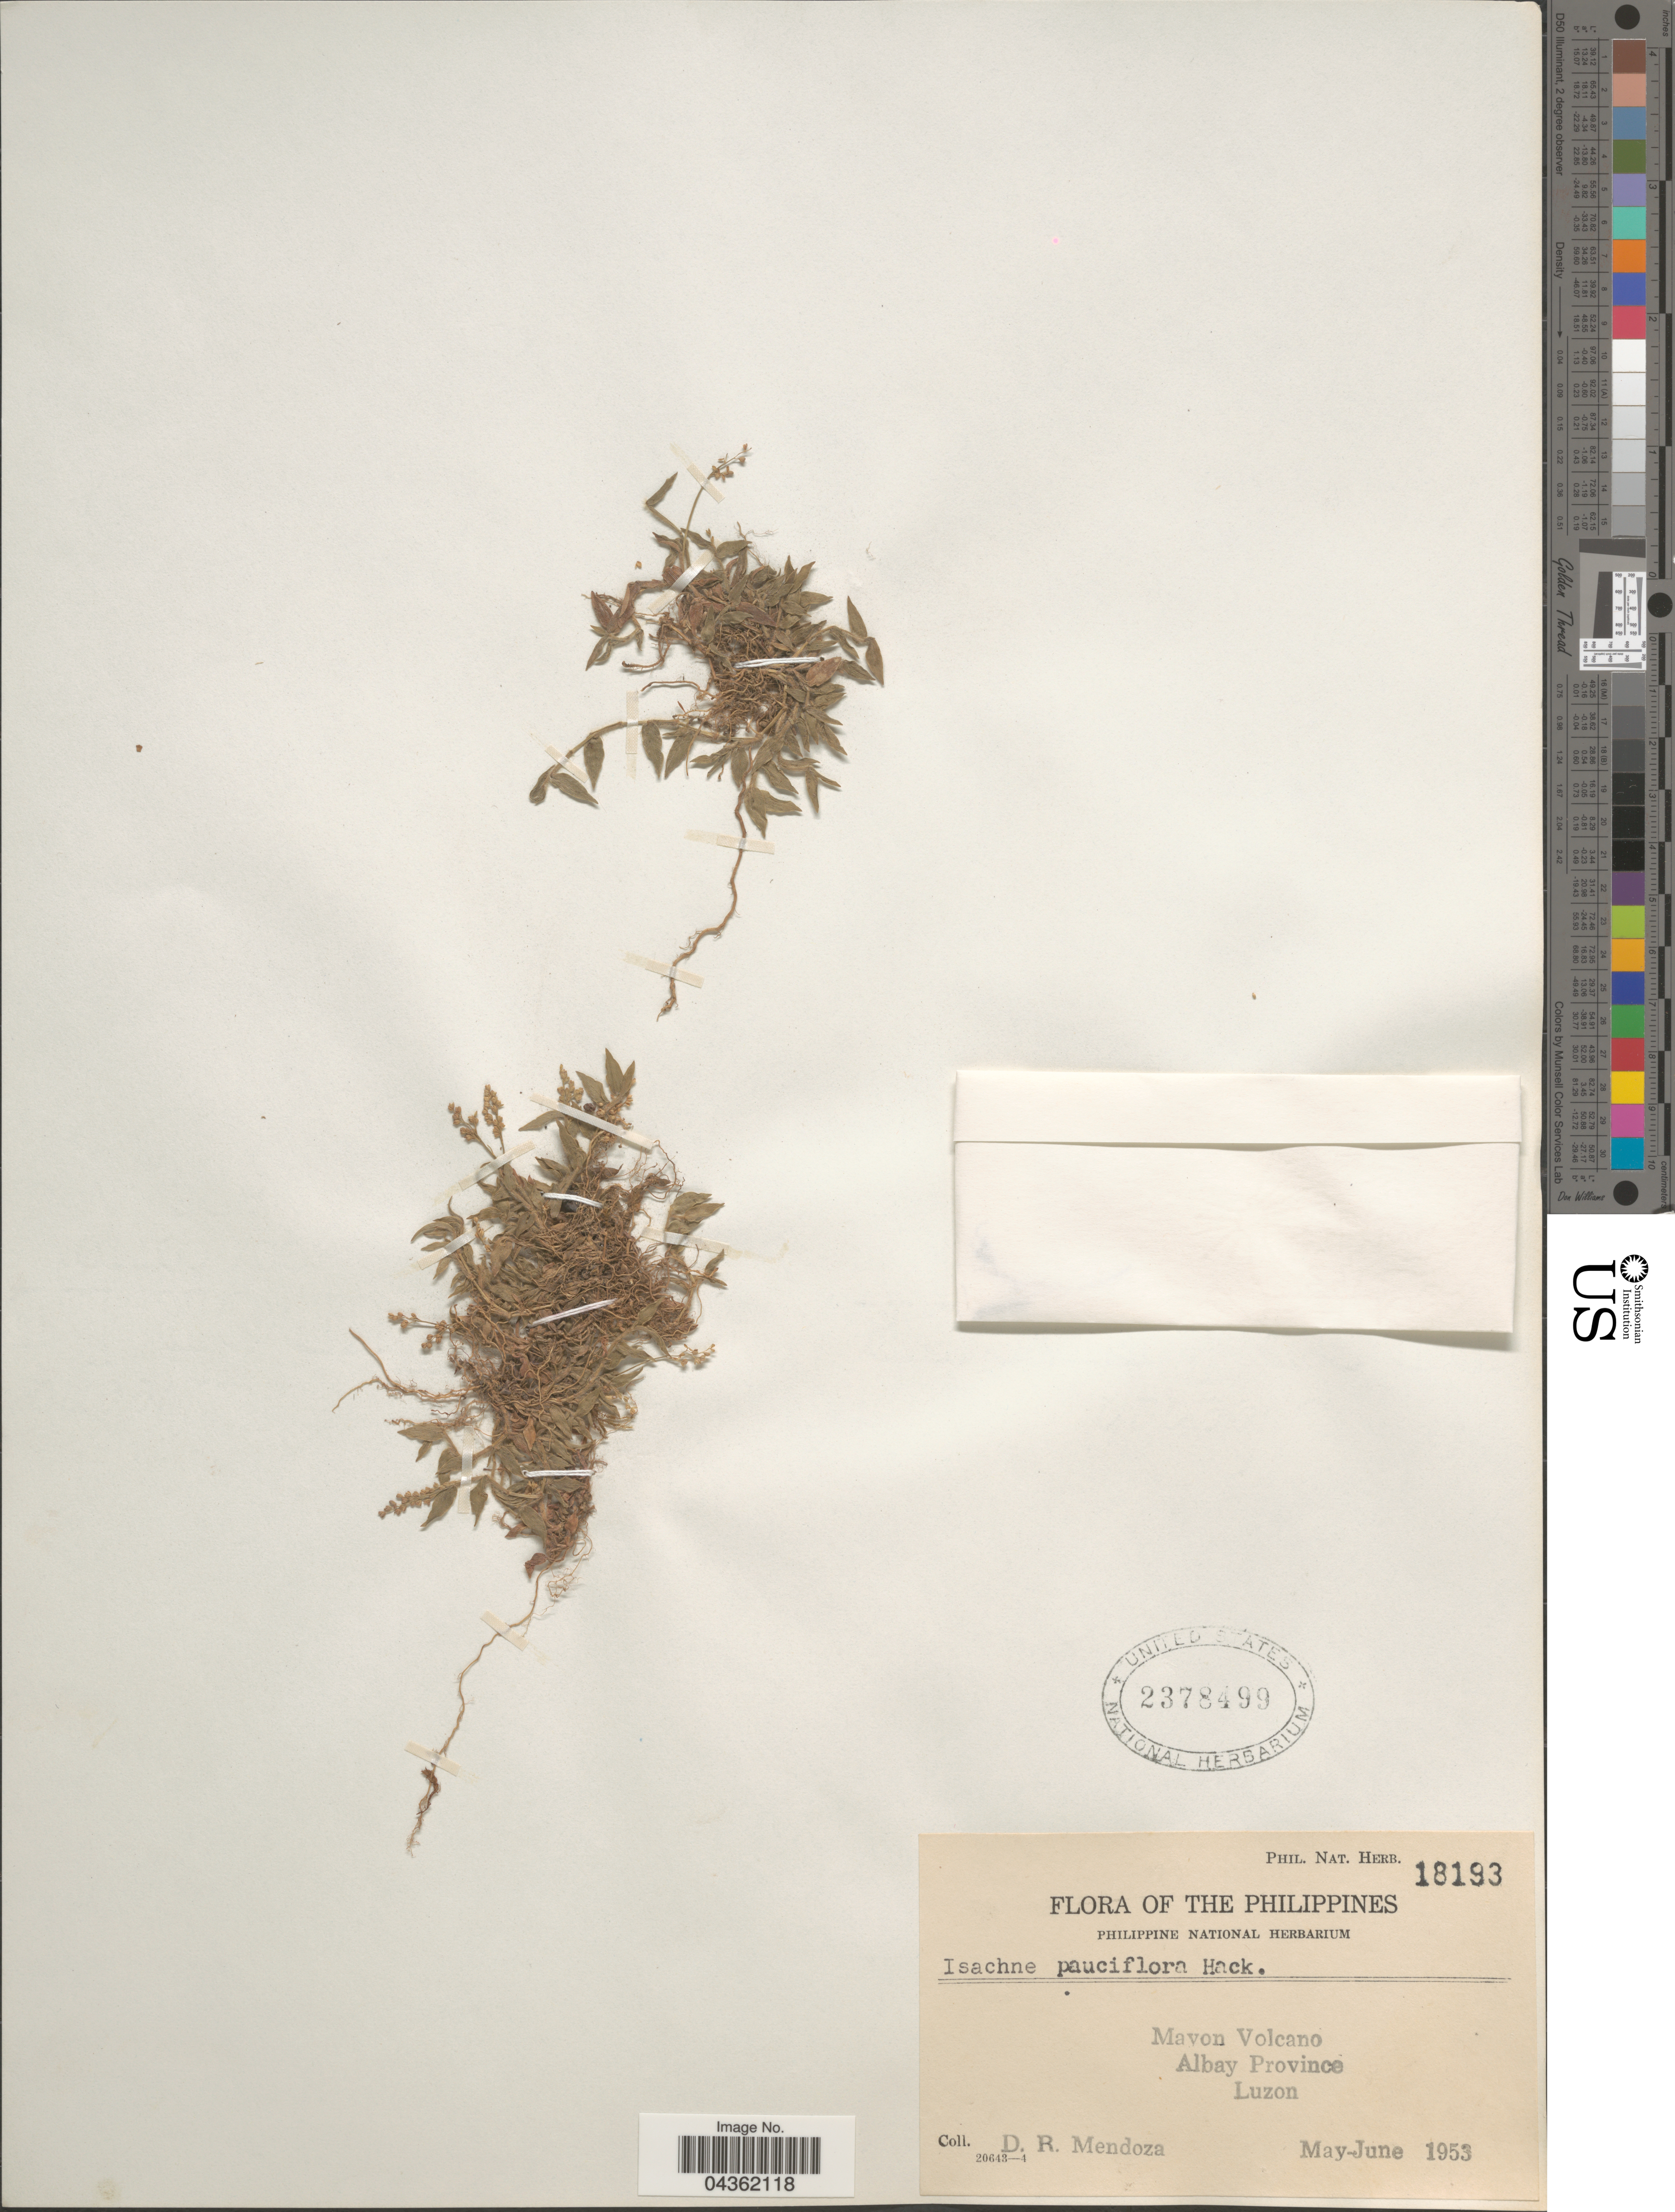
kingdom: Plantae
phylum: Tracheophyta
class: Liliopsida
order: Poales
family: Poaceae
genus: Isachne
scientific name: Isachne myosotis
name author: Nees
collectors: D. Mendoza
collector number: Phil. Nat. Herb. 18193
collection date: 1953-05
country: Philippines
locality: Mayon Volcano. Albay Province. Luzon.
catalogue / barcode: US 2378499